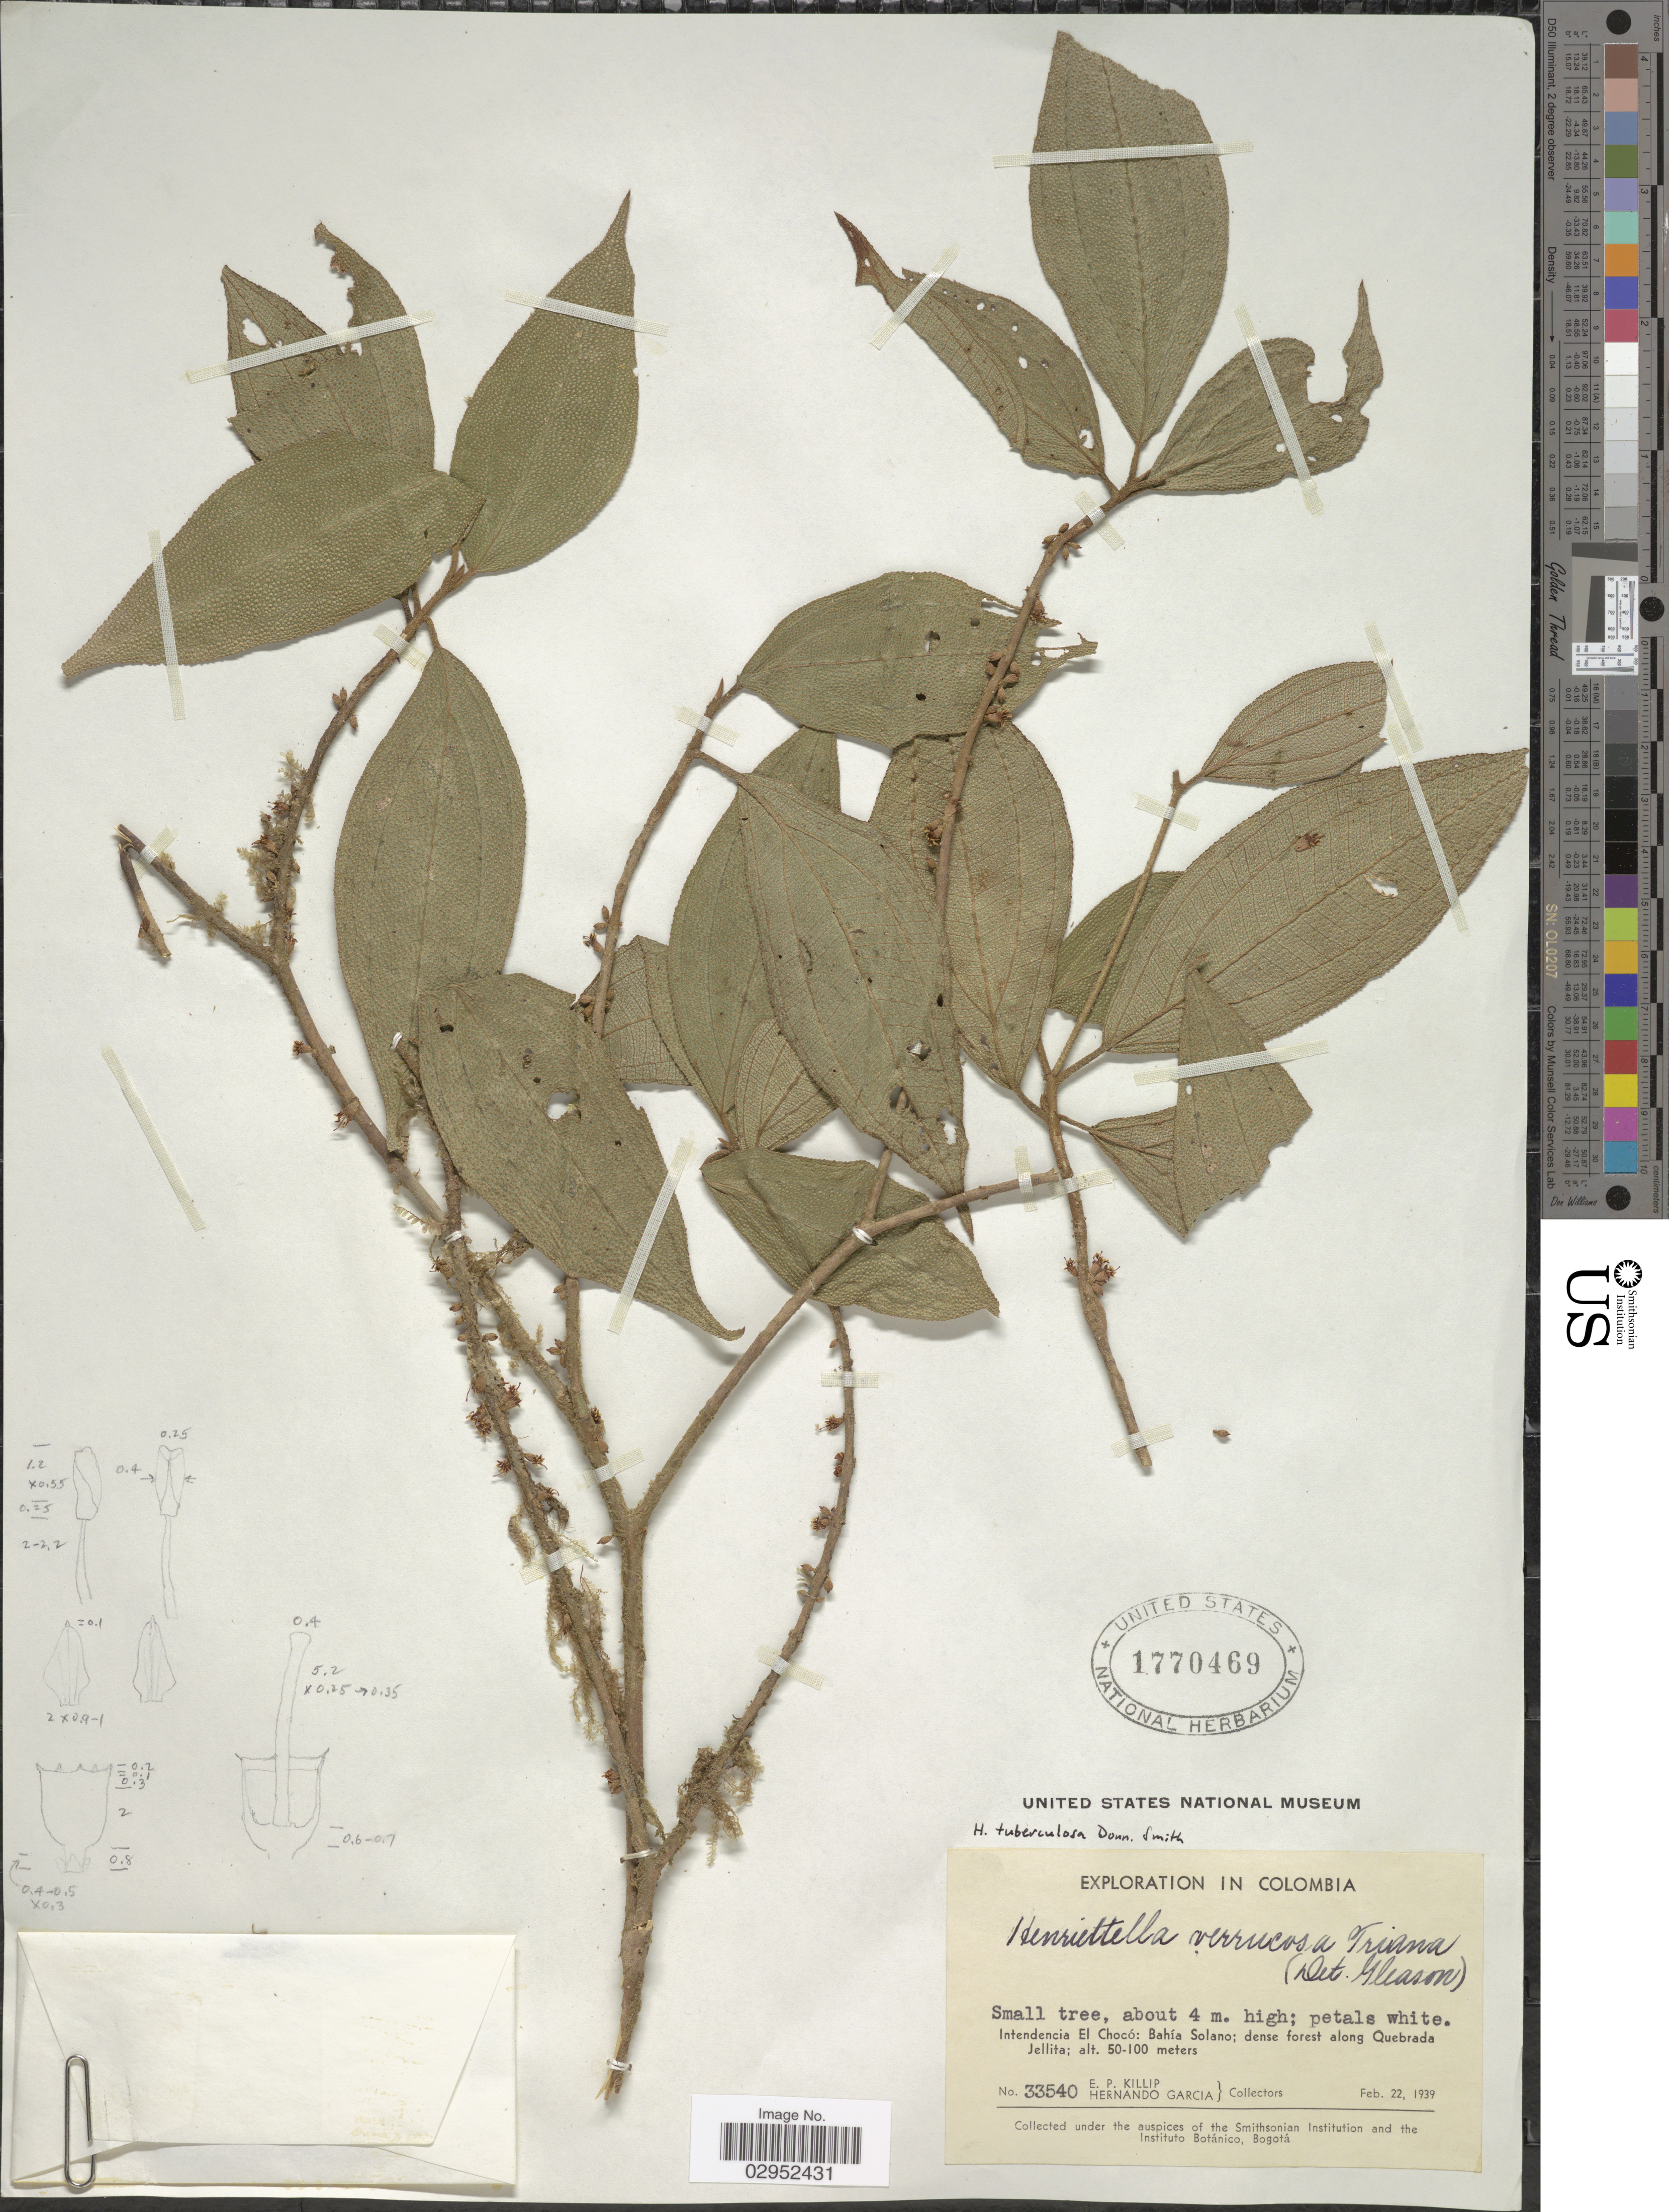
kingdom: Plantae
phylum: Tracheophyta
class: Magnoliopsida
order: Myrtales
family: Melastomataceae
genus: Henriettea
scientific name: Henriettea verrucosa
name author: (Triana) J.F. Macbr.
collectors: E. P. Killip & H. Garcia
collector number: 33540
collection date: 1939-02-22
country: Colombia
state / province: Chocó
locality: Intendencio El Chocó: Bahía Solano; dense forest along Quebrada Jellita.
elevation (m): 50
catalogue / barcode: US 1770469